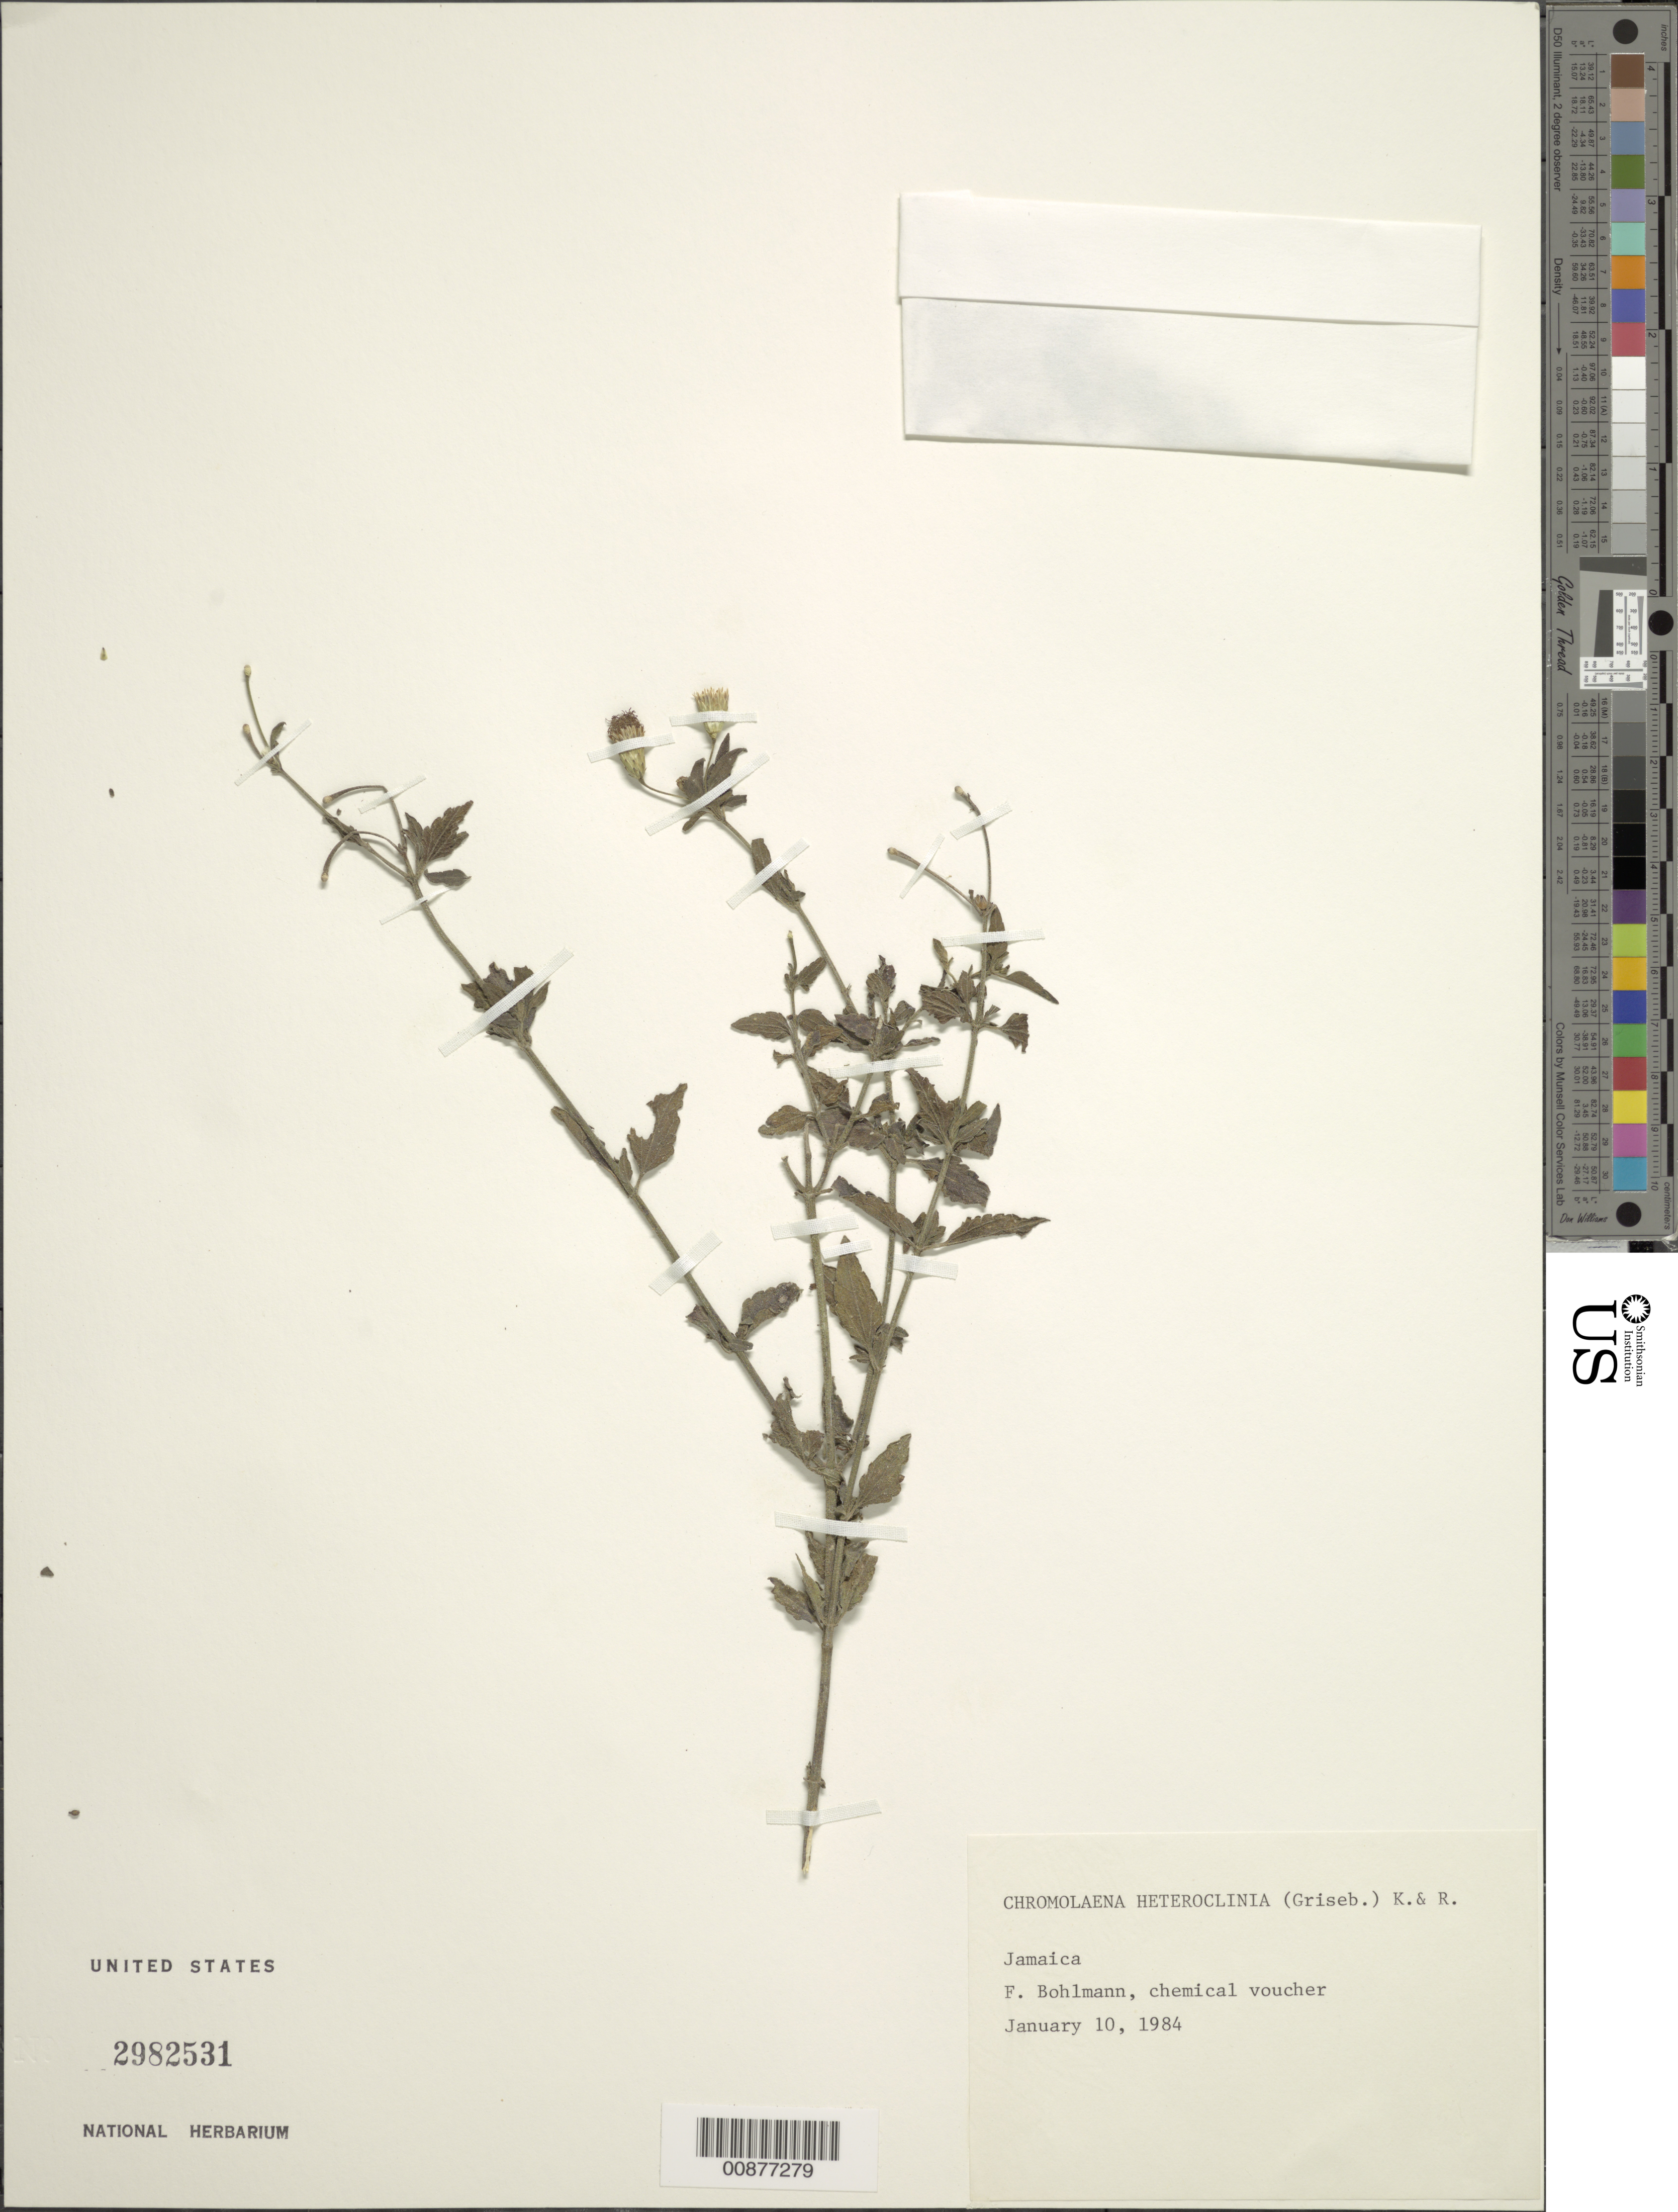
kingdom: Plantae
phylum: Tracheophyta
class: Magnoliopsida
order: Asterales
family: Asteraceae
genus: Chromolaena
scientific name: Chromolaena heteroclinia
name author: (Griseb.) R.M. King & H. Rob.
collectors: Bohlmann, F.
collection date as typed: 10 Jan 1984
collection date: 1984-01-10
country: Jamaica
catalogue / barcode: US 2982531